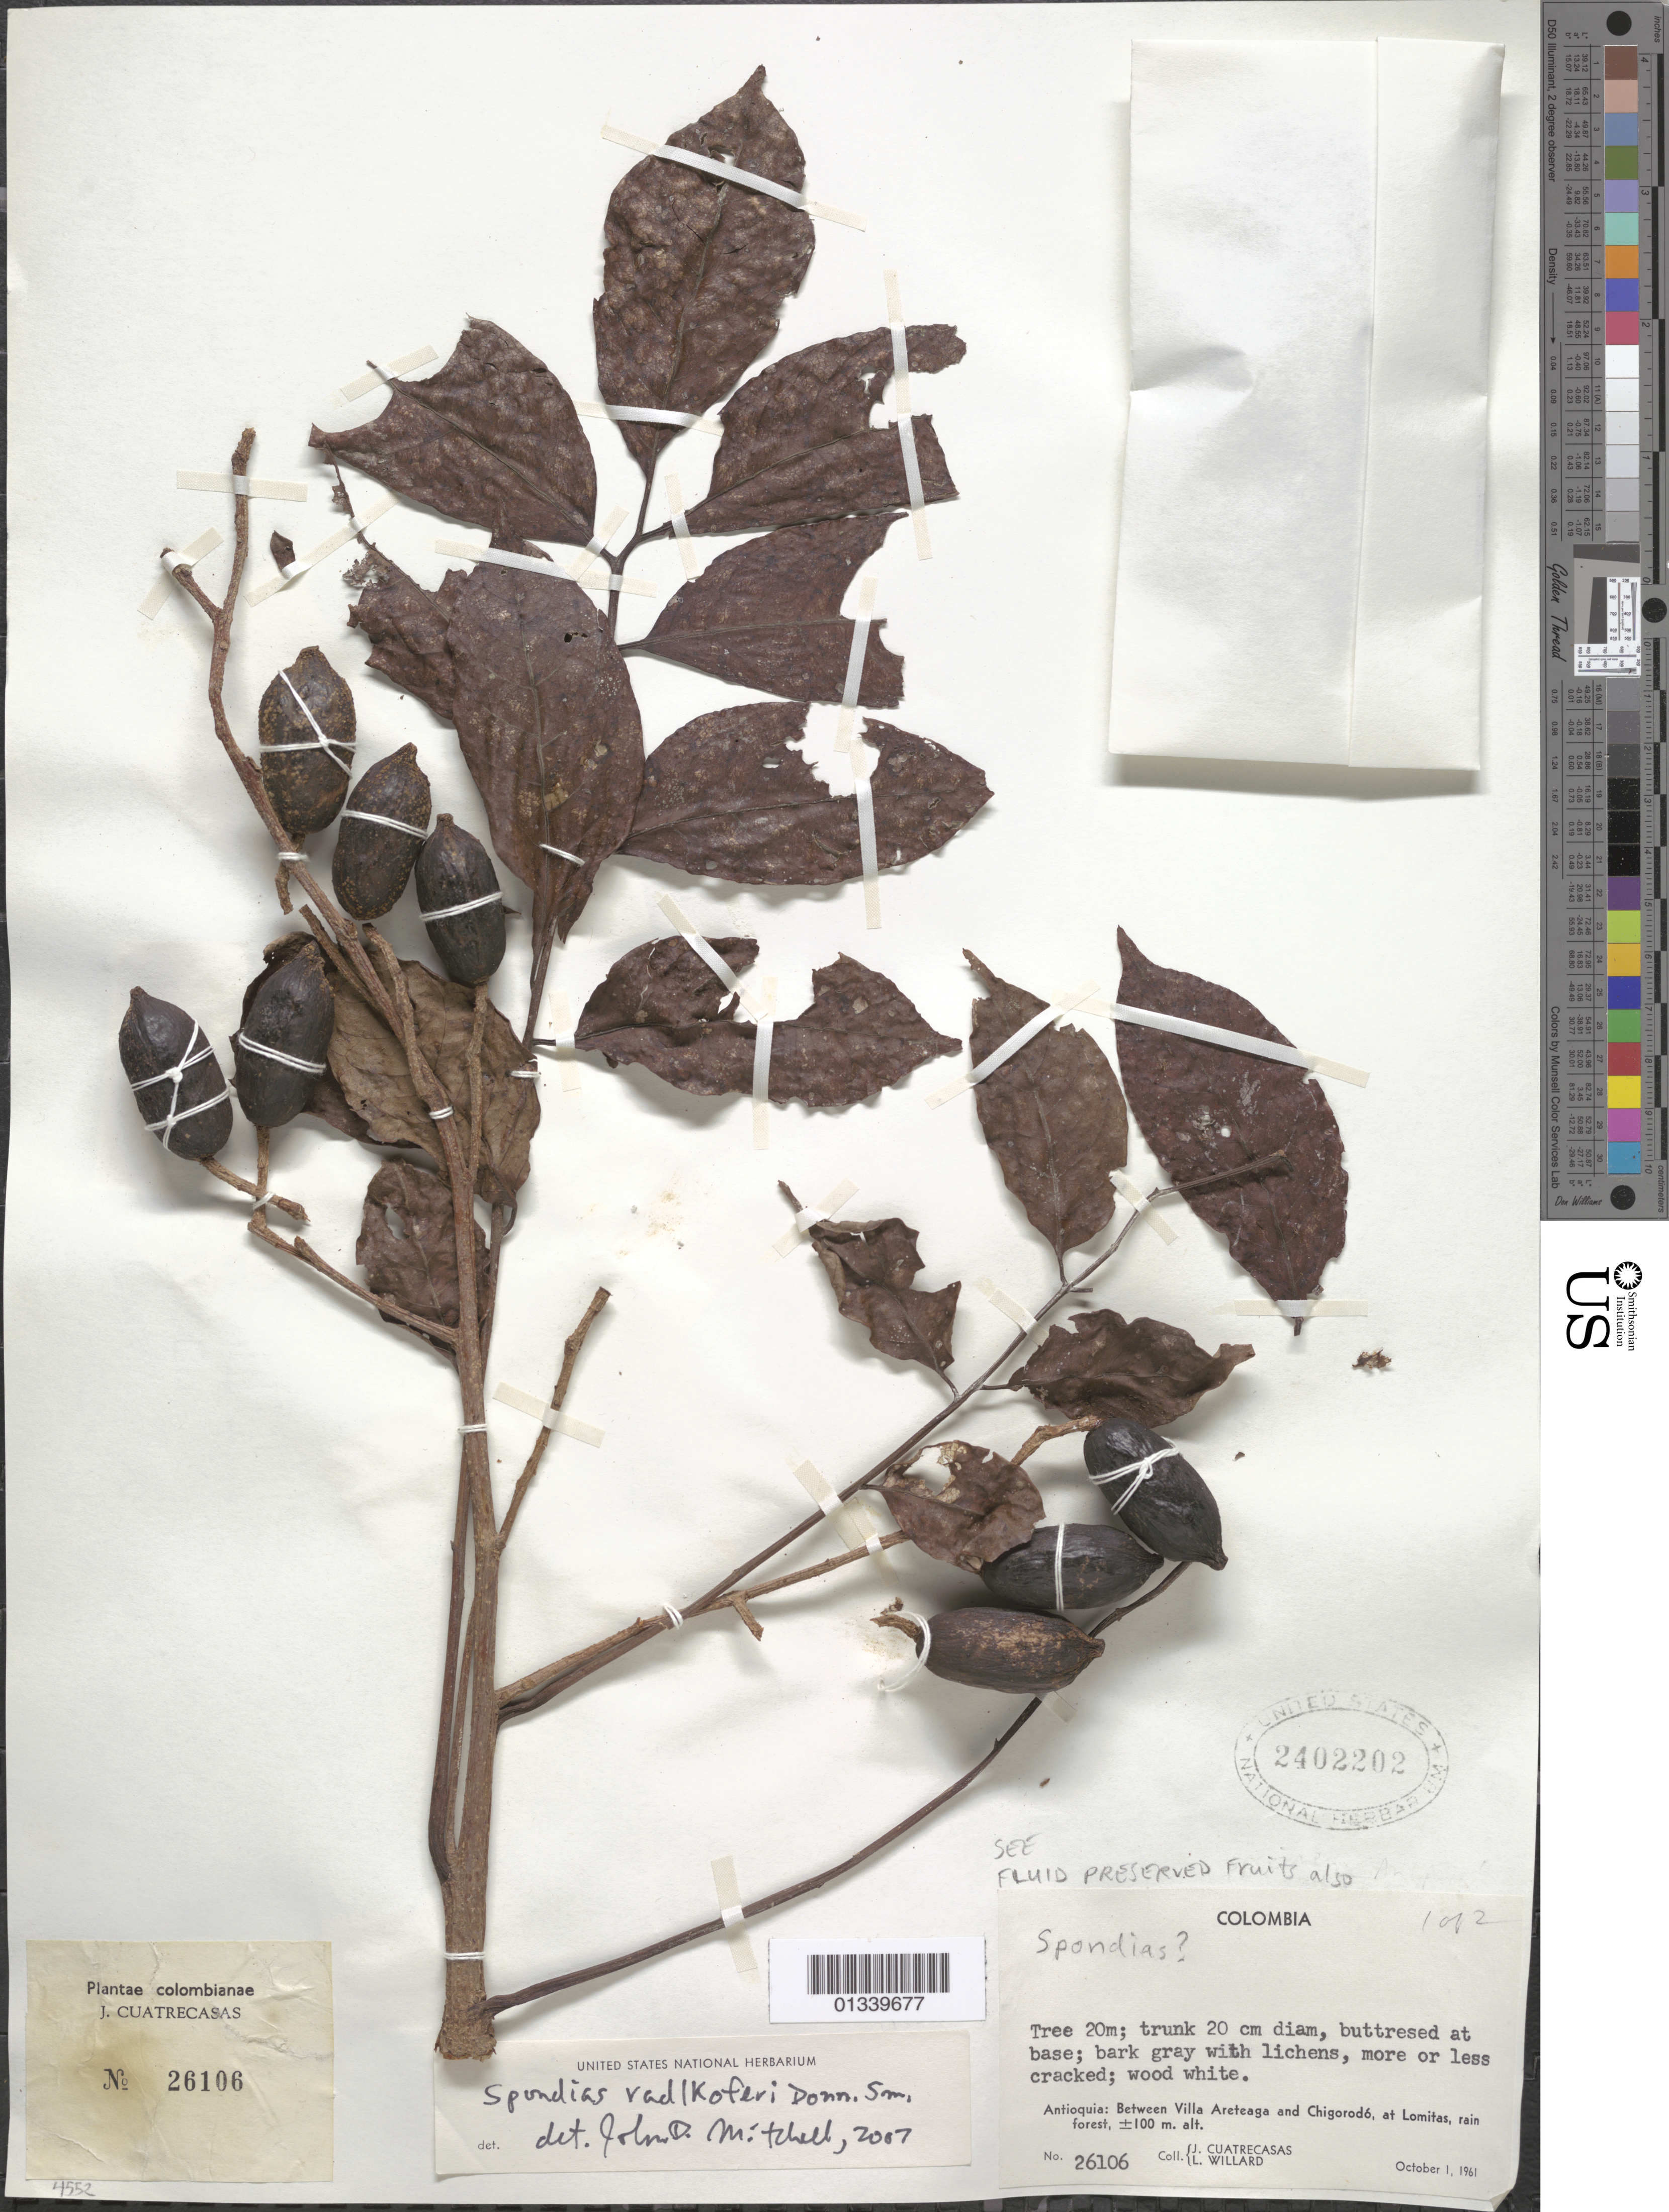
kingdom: Plantae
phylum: Tracheophyta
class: Magnoliopsida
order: Sapindales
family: Anacardiaceae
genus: Spondias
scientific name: Spondias radlkoferi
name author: Donn. Sm.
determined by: Mitchell, John D.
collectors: J. Cuatrecasas & L. Willard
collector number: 26106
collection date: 1946-10-28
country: Colombia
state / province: Antioquia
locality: Between Villa Areaga and Chigorodo, at Lomitas.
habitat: Rain forest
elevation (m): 100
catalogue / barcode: US 2402202